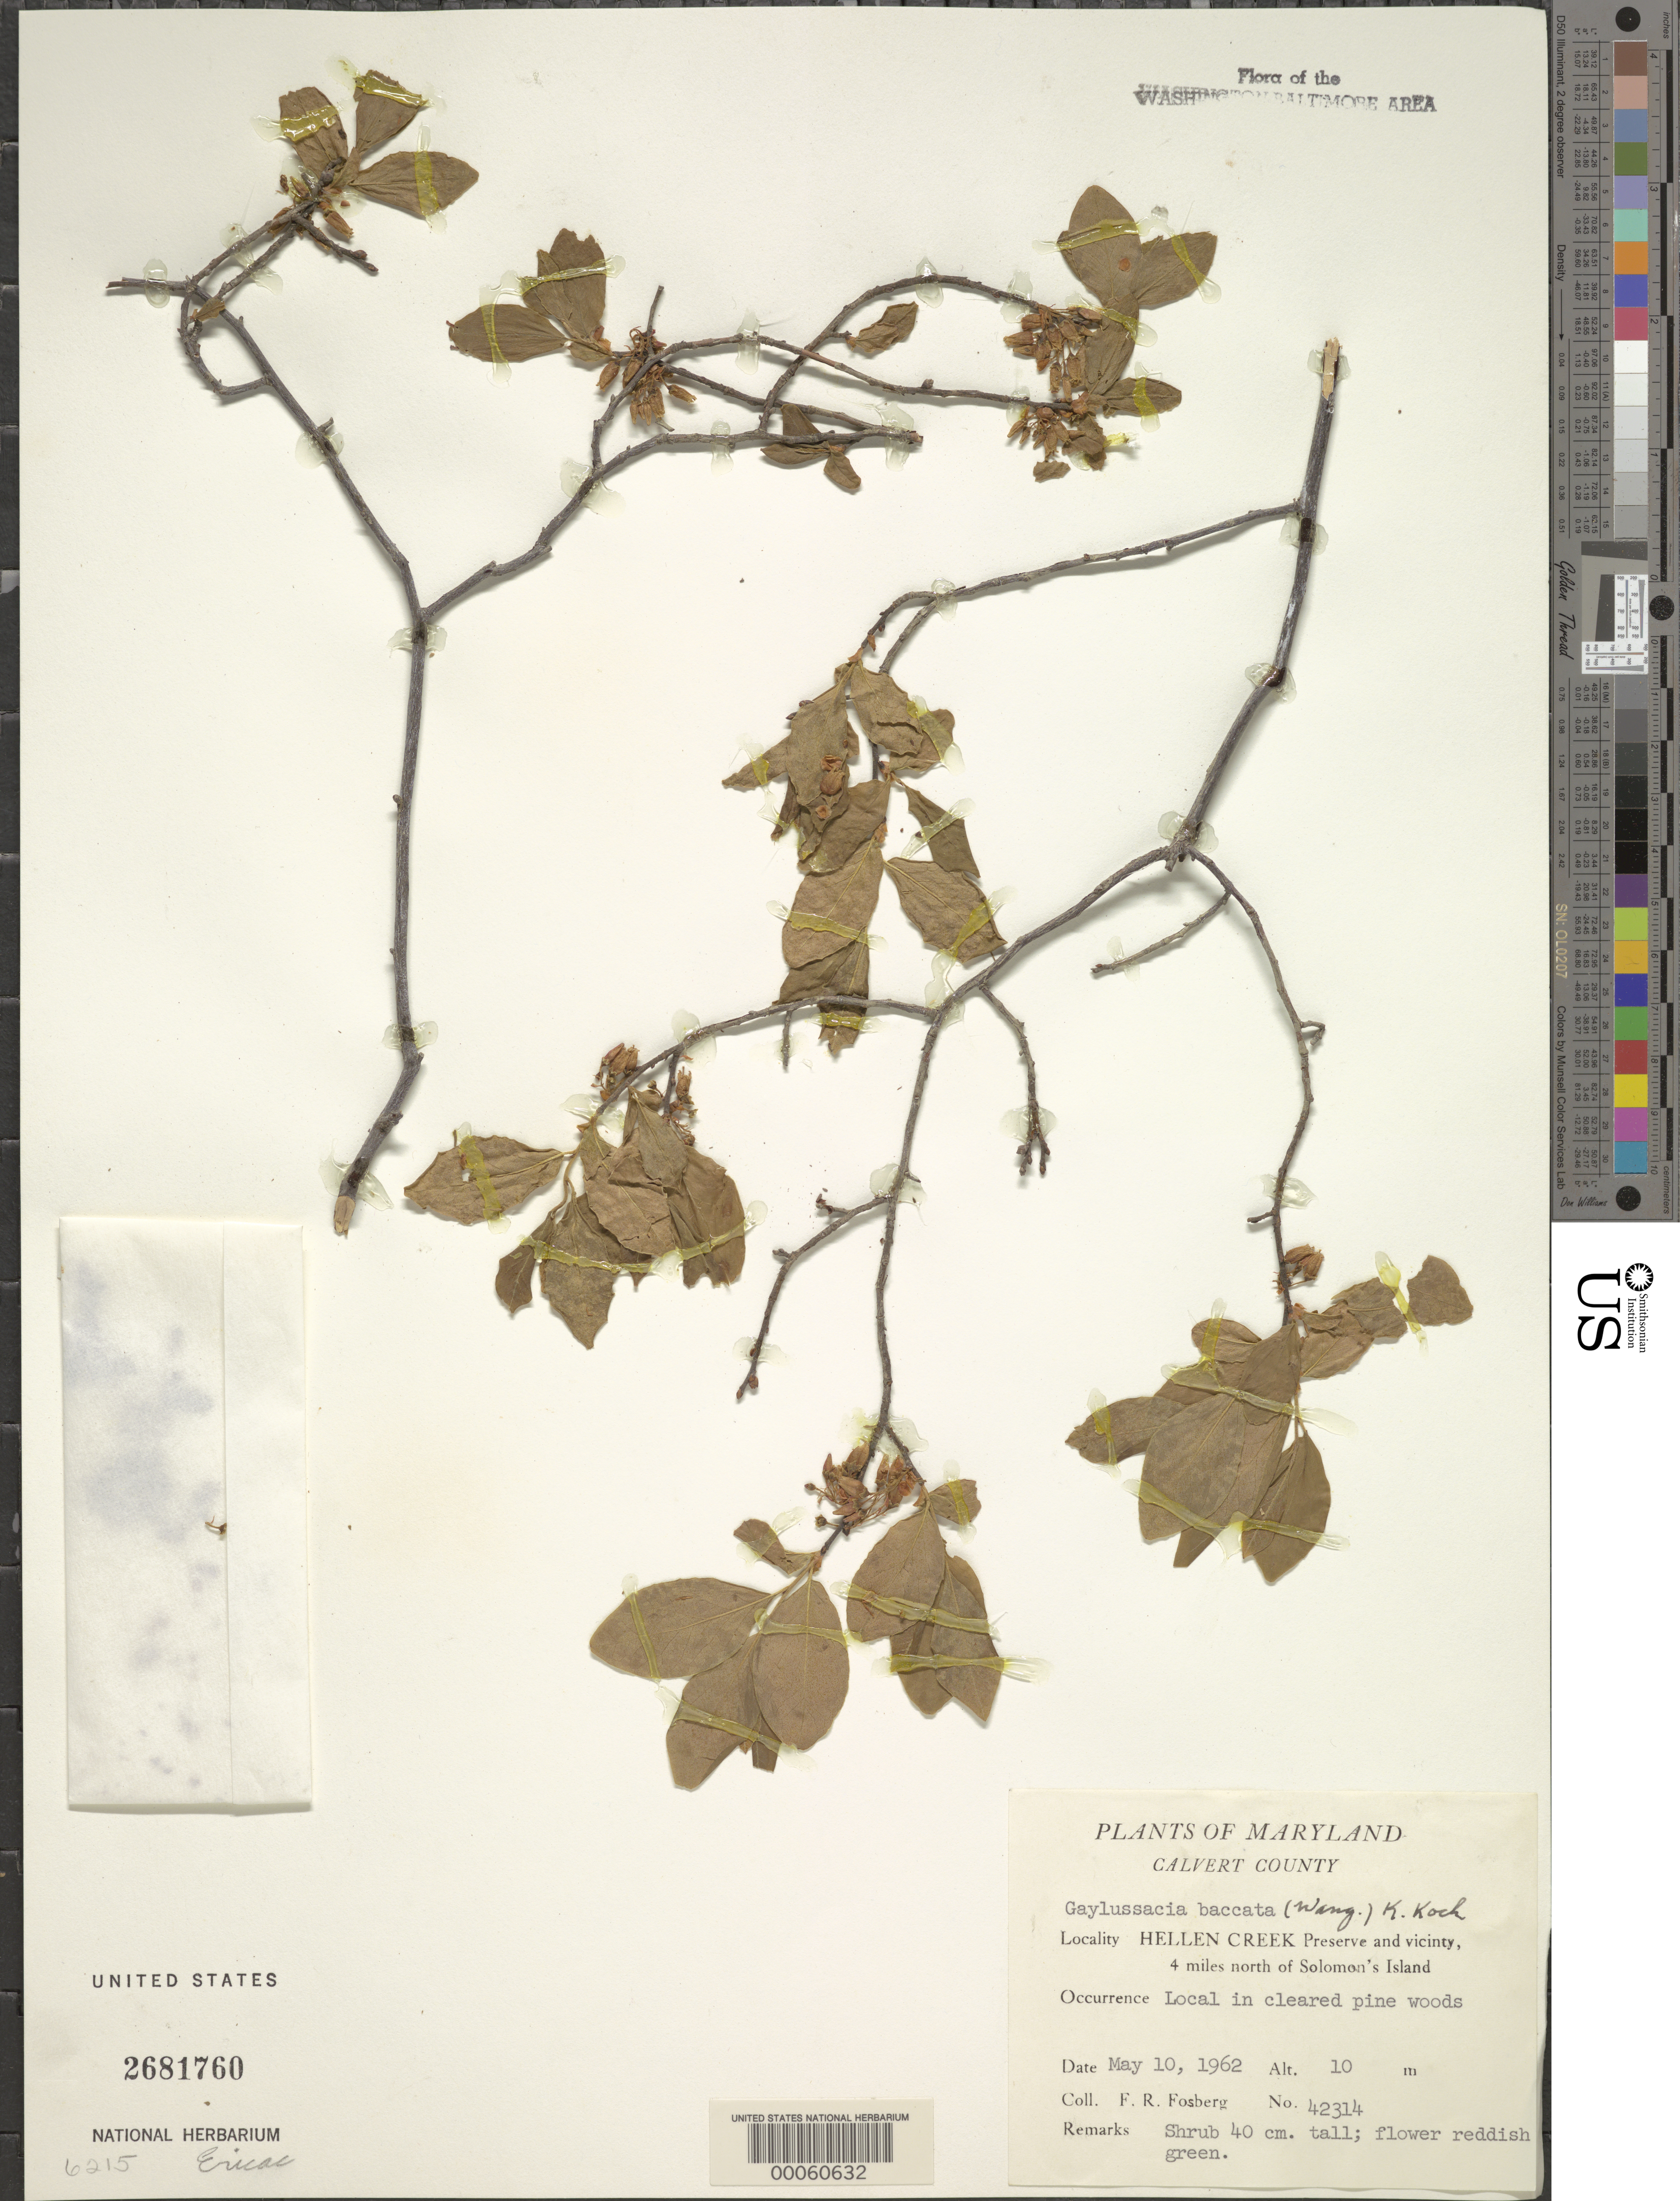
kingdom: Plantae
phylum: Tracheophyta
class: Magnoliopsida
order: Ericales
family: Ericaceae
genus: Gaylussacia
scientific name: Gaylussacia baccata f. glaucocarpa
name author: (B.L. Rob.) Mack.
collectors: F. R. Fosberg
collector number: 42314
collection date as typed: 10 Jan 1962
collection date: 1962-01-10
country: United States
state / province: Maryland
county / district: Calvert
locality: Hellen Creek, North of Solomons Island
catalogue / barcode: US 2681760